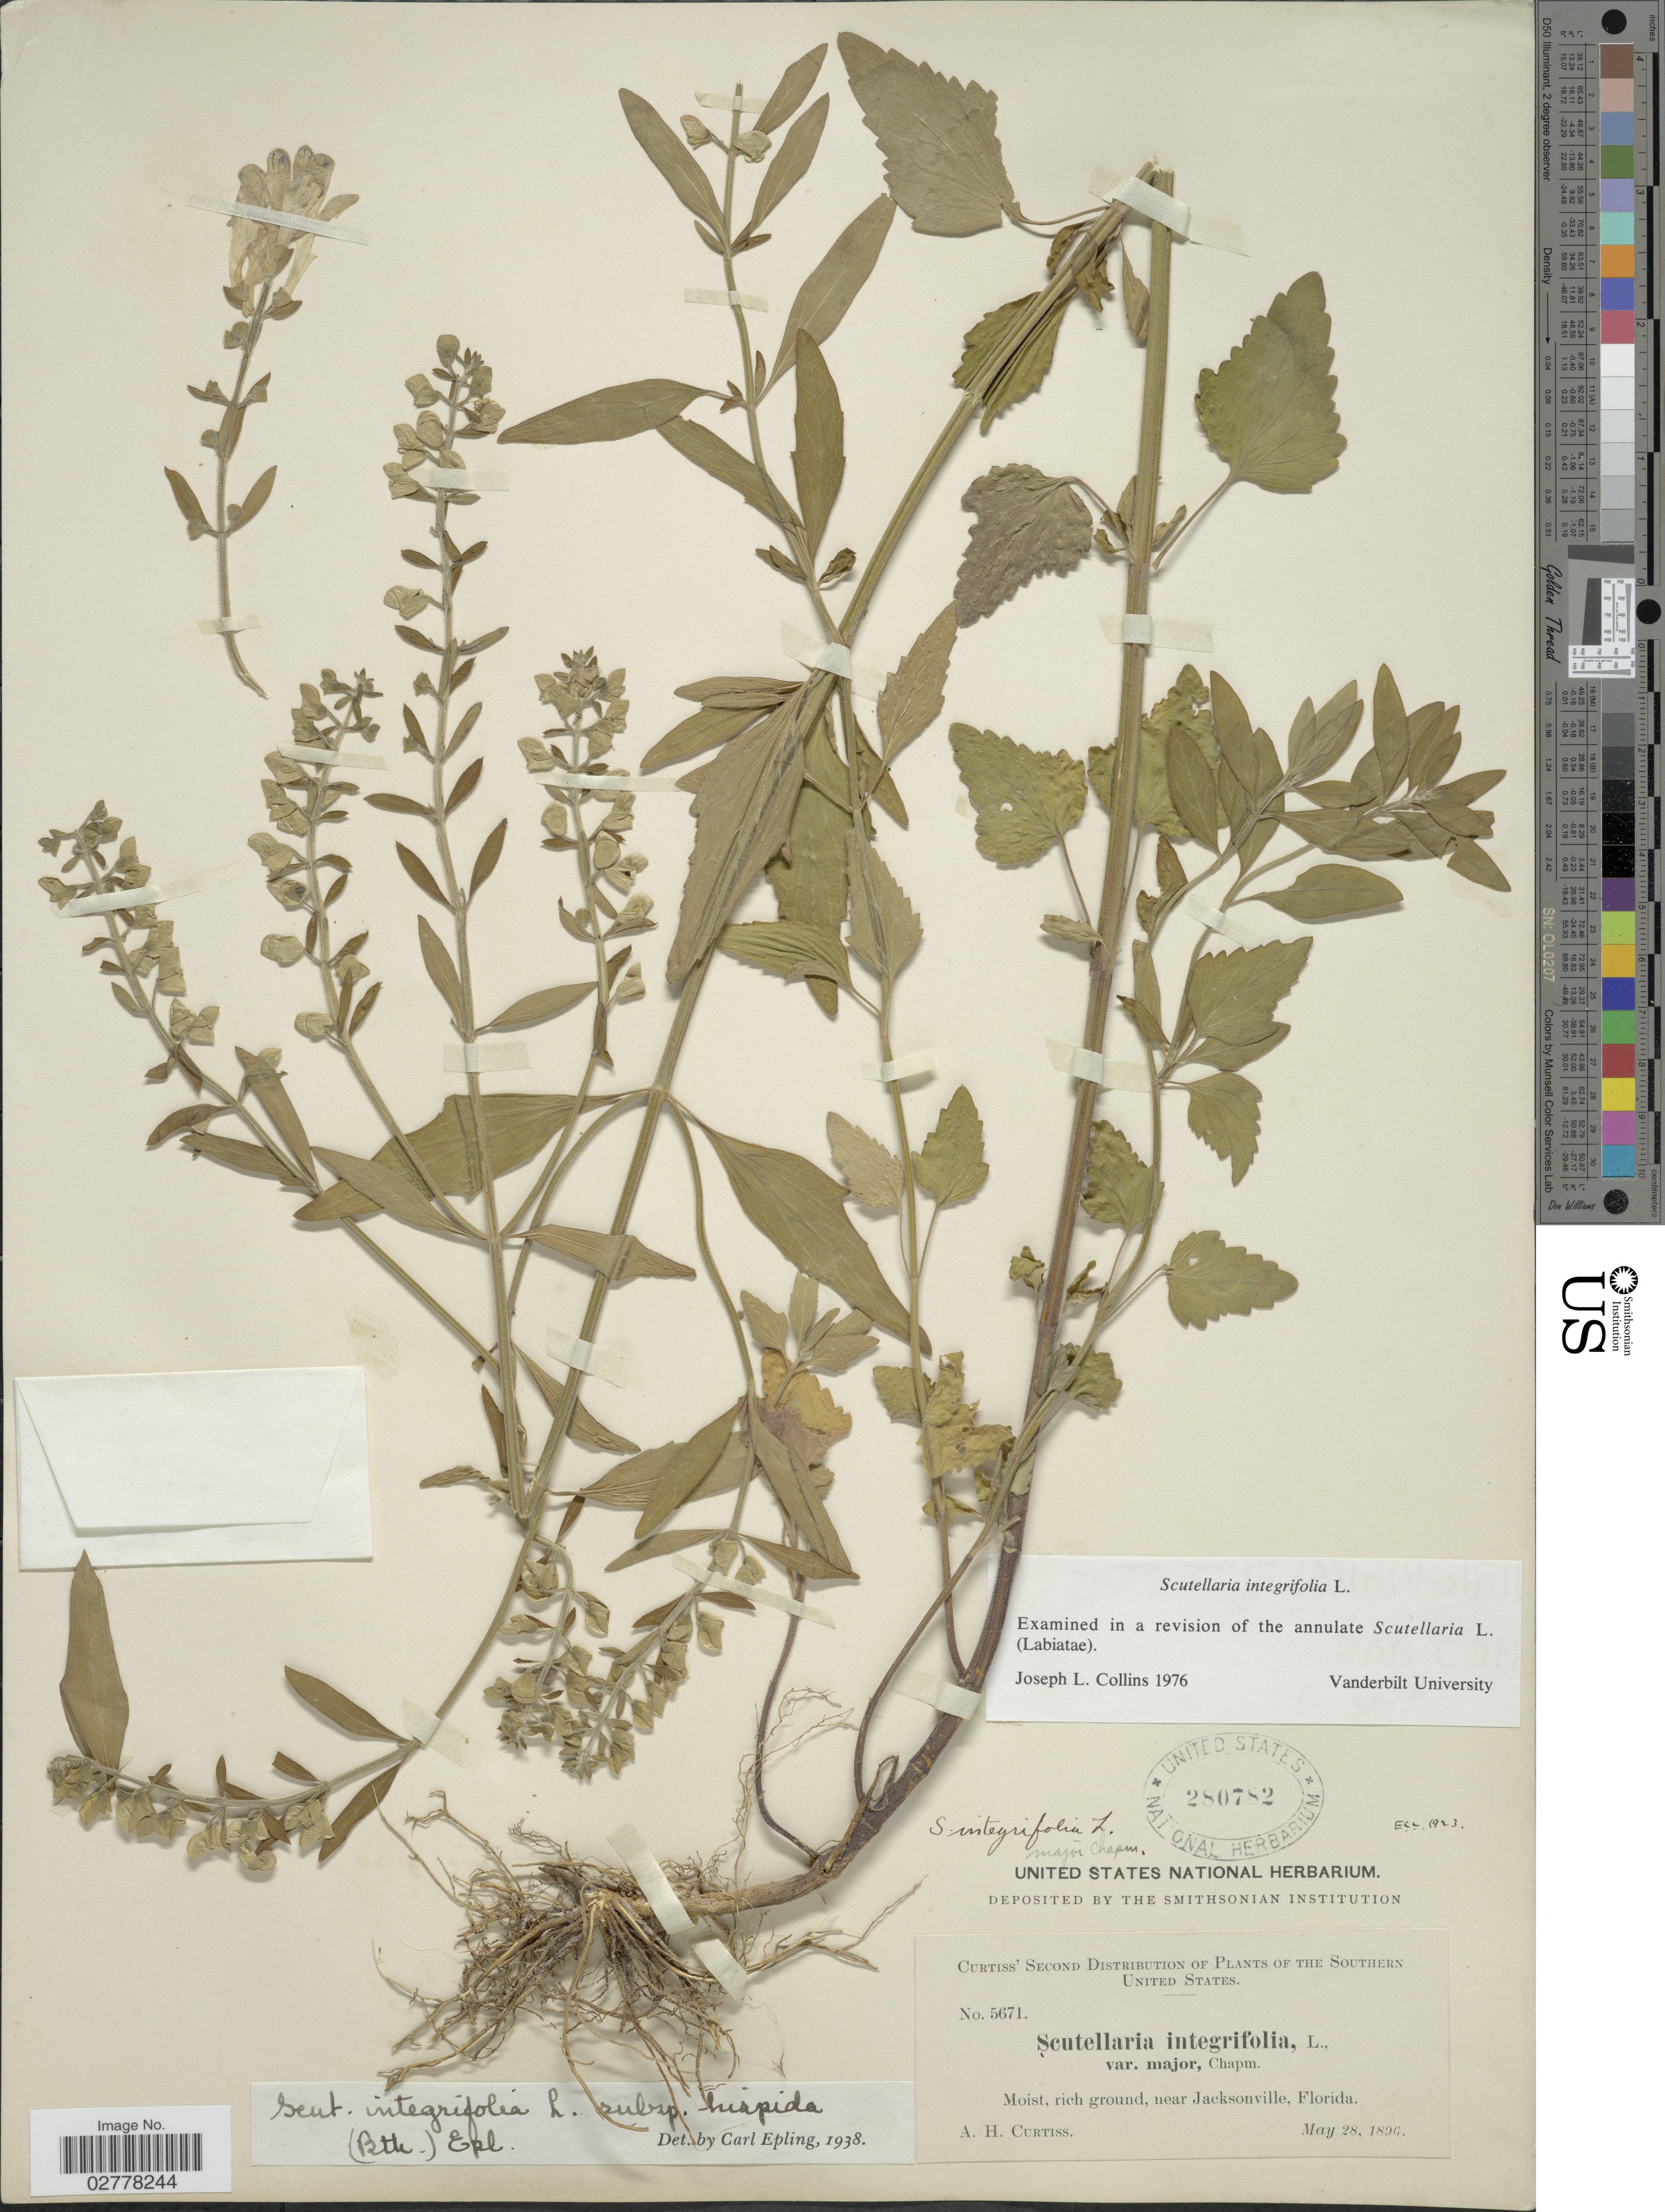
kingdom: Plantae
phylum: Tracheophyta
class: Magnoliopsida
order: Lamiales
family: Lamiaceae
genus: Scutellaria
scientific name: Scutellaria integrifolia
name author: L.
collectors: A. H. Curtiss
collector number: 5671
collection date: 1896-05-28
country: United States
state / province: Florida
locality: The Southern United States. Moist, rich ground, near Jacksonville.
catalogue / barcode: US 280782